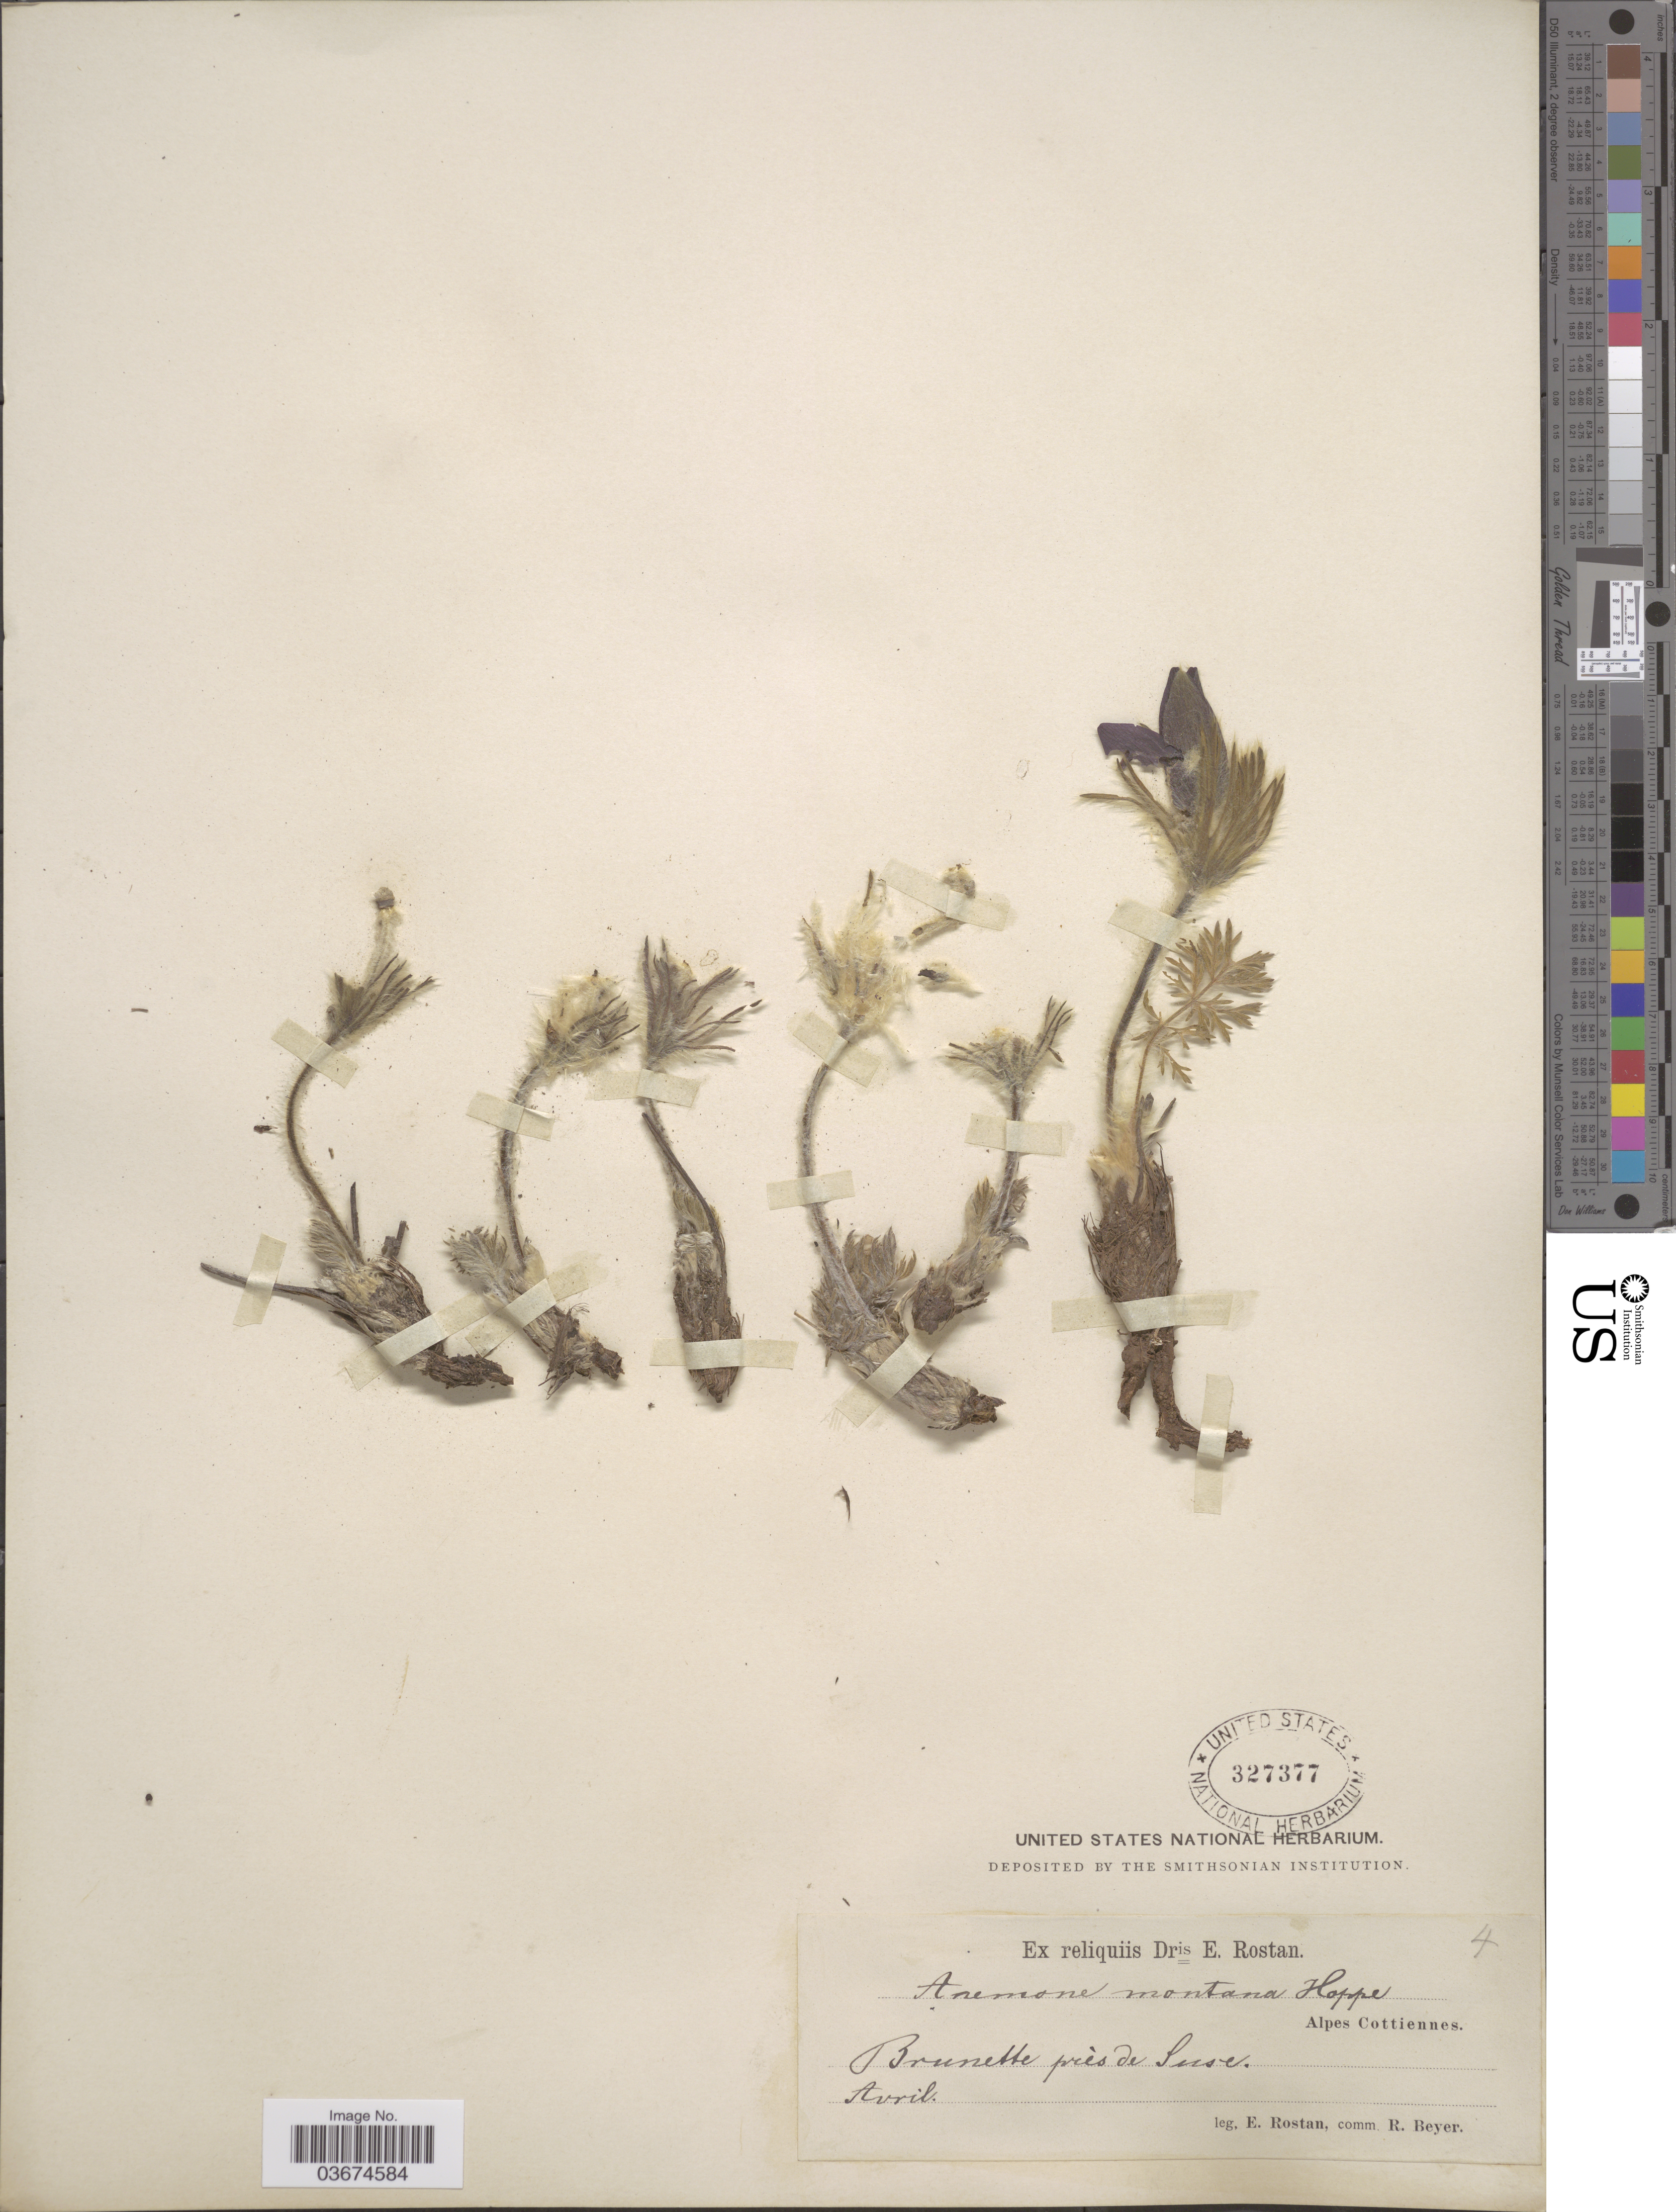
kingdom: Plantae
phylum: Tracheophyta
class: Magnoliopsida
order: Ranunculales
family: Ranunculaceae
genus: Pulsatilla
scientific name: Pulsatilla montana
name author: Rchb.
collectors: E. Rostan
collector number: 4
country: Italy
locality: Alpes Cottiennes. Brunette près de Suse.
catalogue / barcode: US 327377